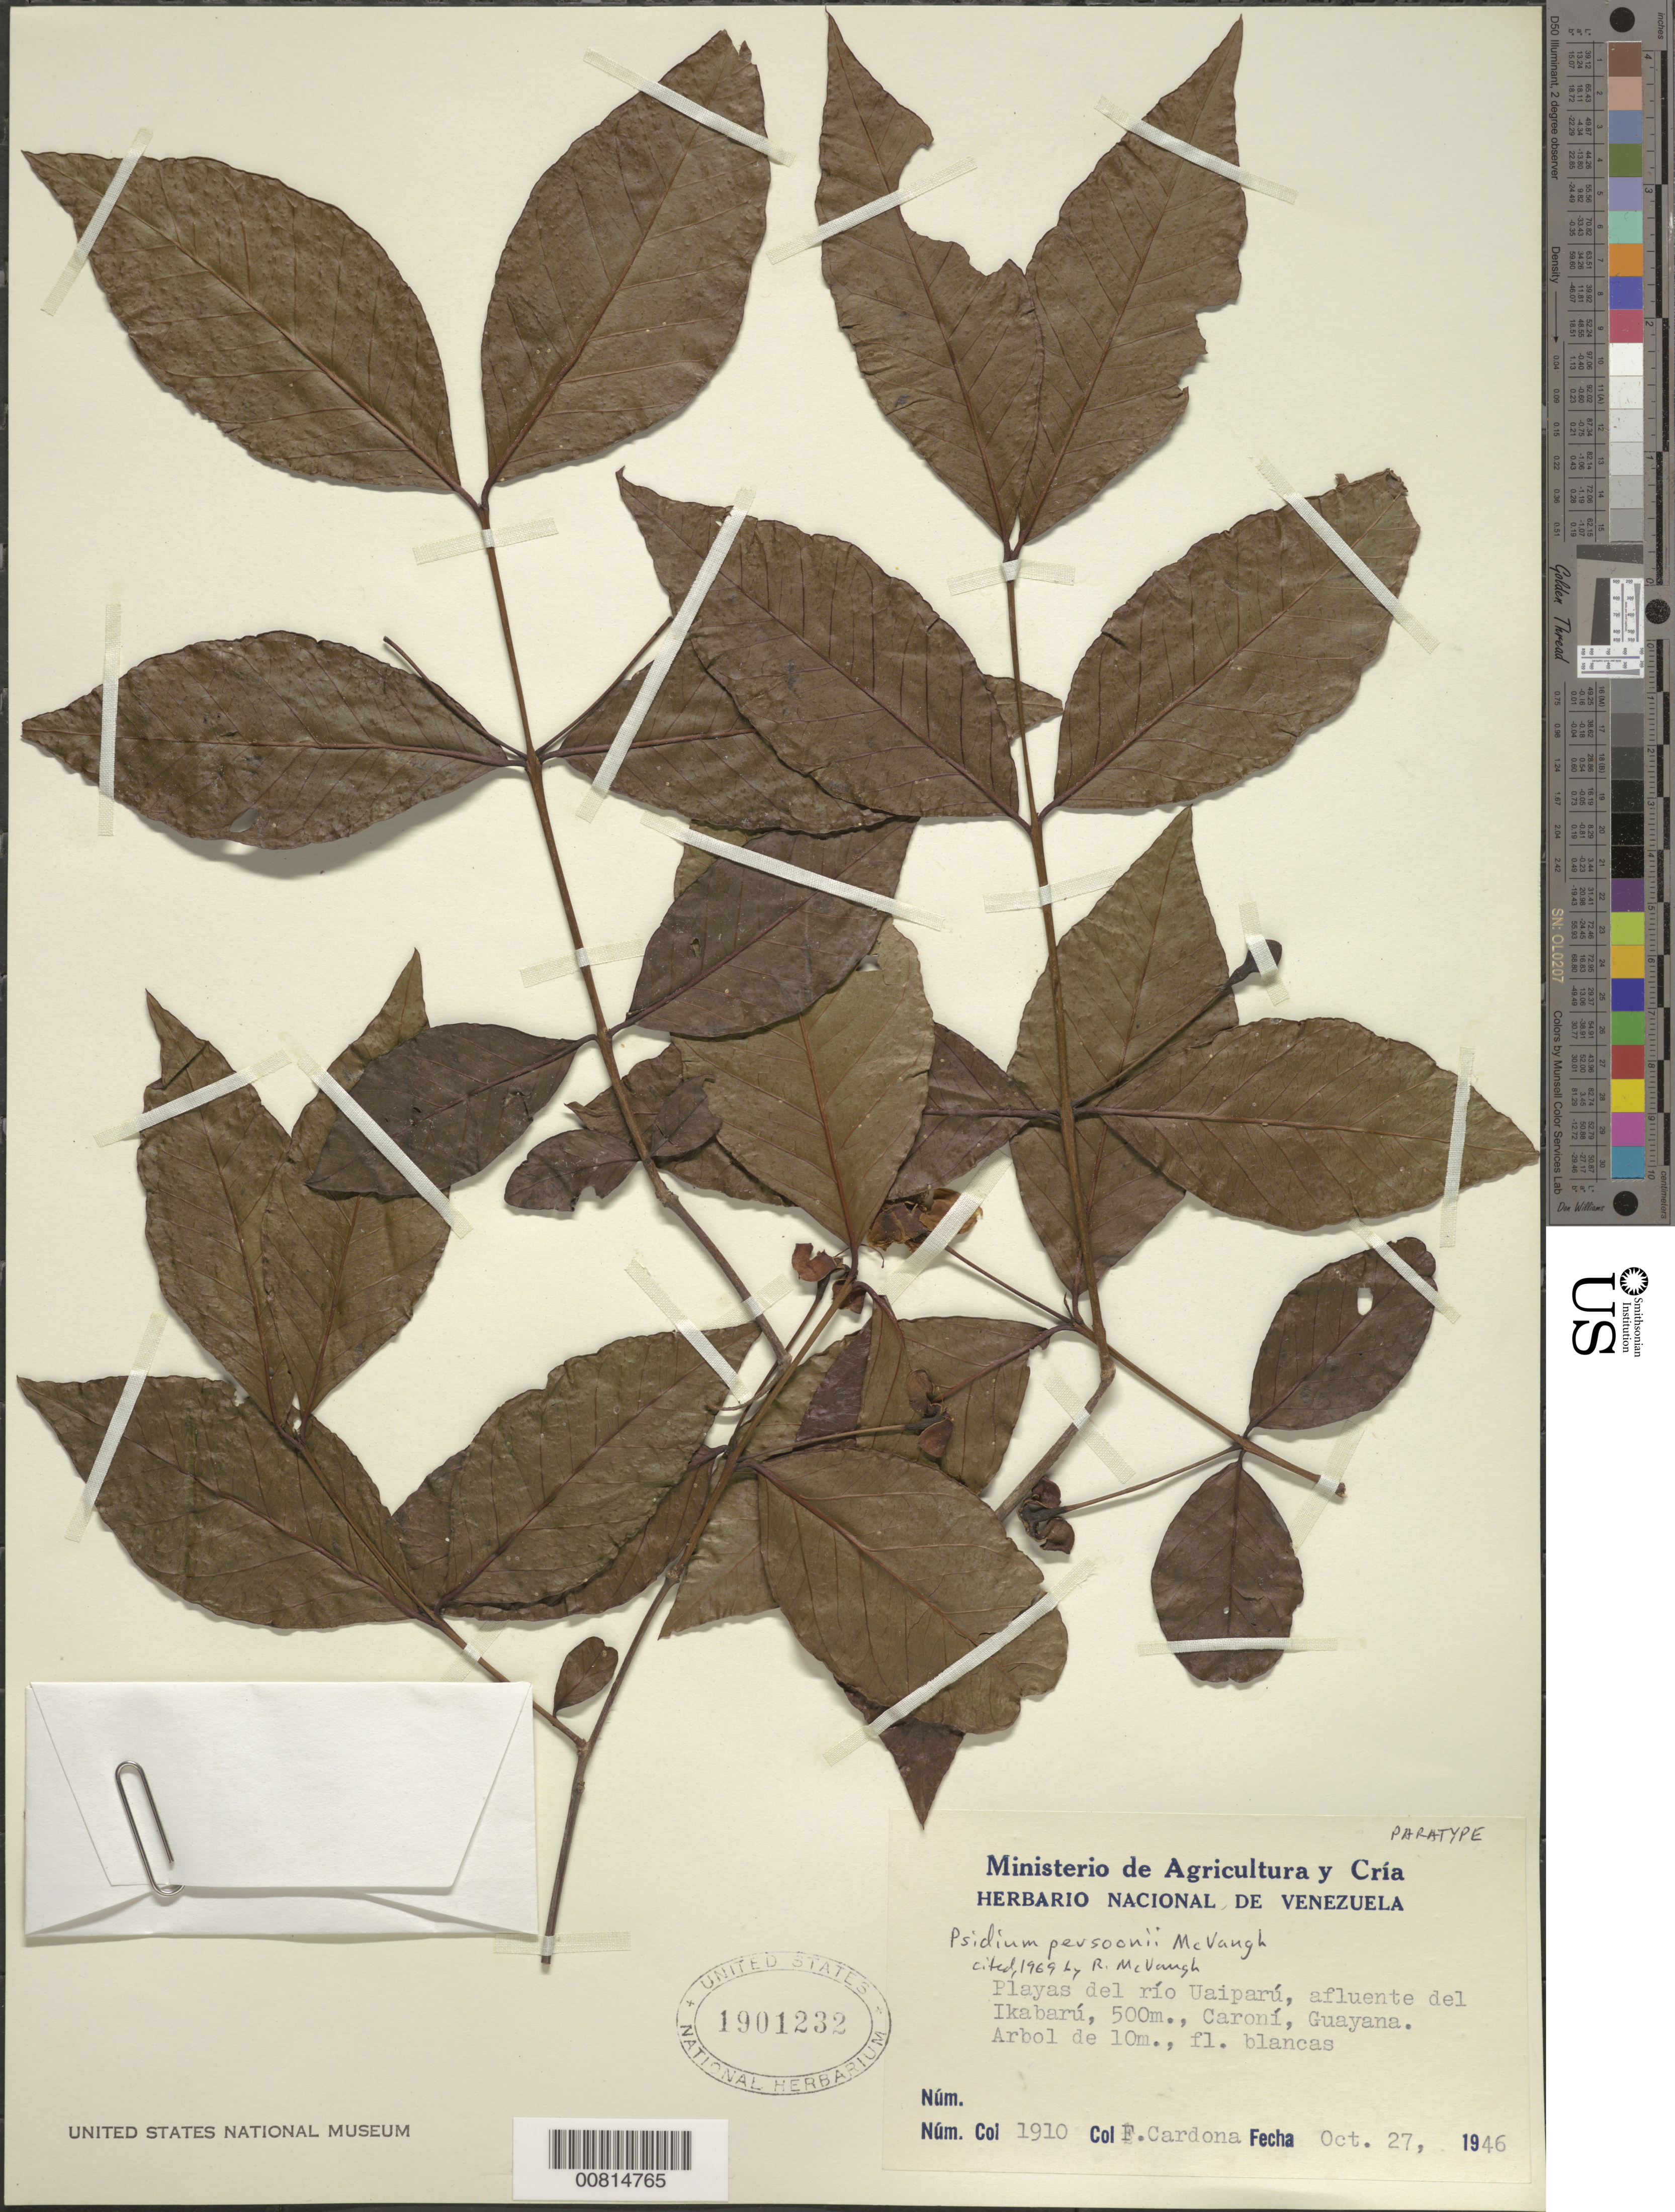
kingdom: Plantae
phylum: Tracheophyta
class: Magnoliopsida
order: Myrtales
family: Myrtaceae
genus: Psidium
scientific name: Psidium persoonii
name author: McVaugh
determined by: McVaugh, R.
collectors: F. Cardona Puig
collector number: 1910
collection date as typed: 27-Oct-46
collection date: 1946-10-27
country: Venezuela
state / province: Bolívar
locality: Río Uaiparú, affl. del Ikabarú, Río Caroní, Guayana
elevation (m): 500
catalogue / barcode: US 1901232